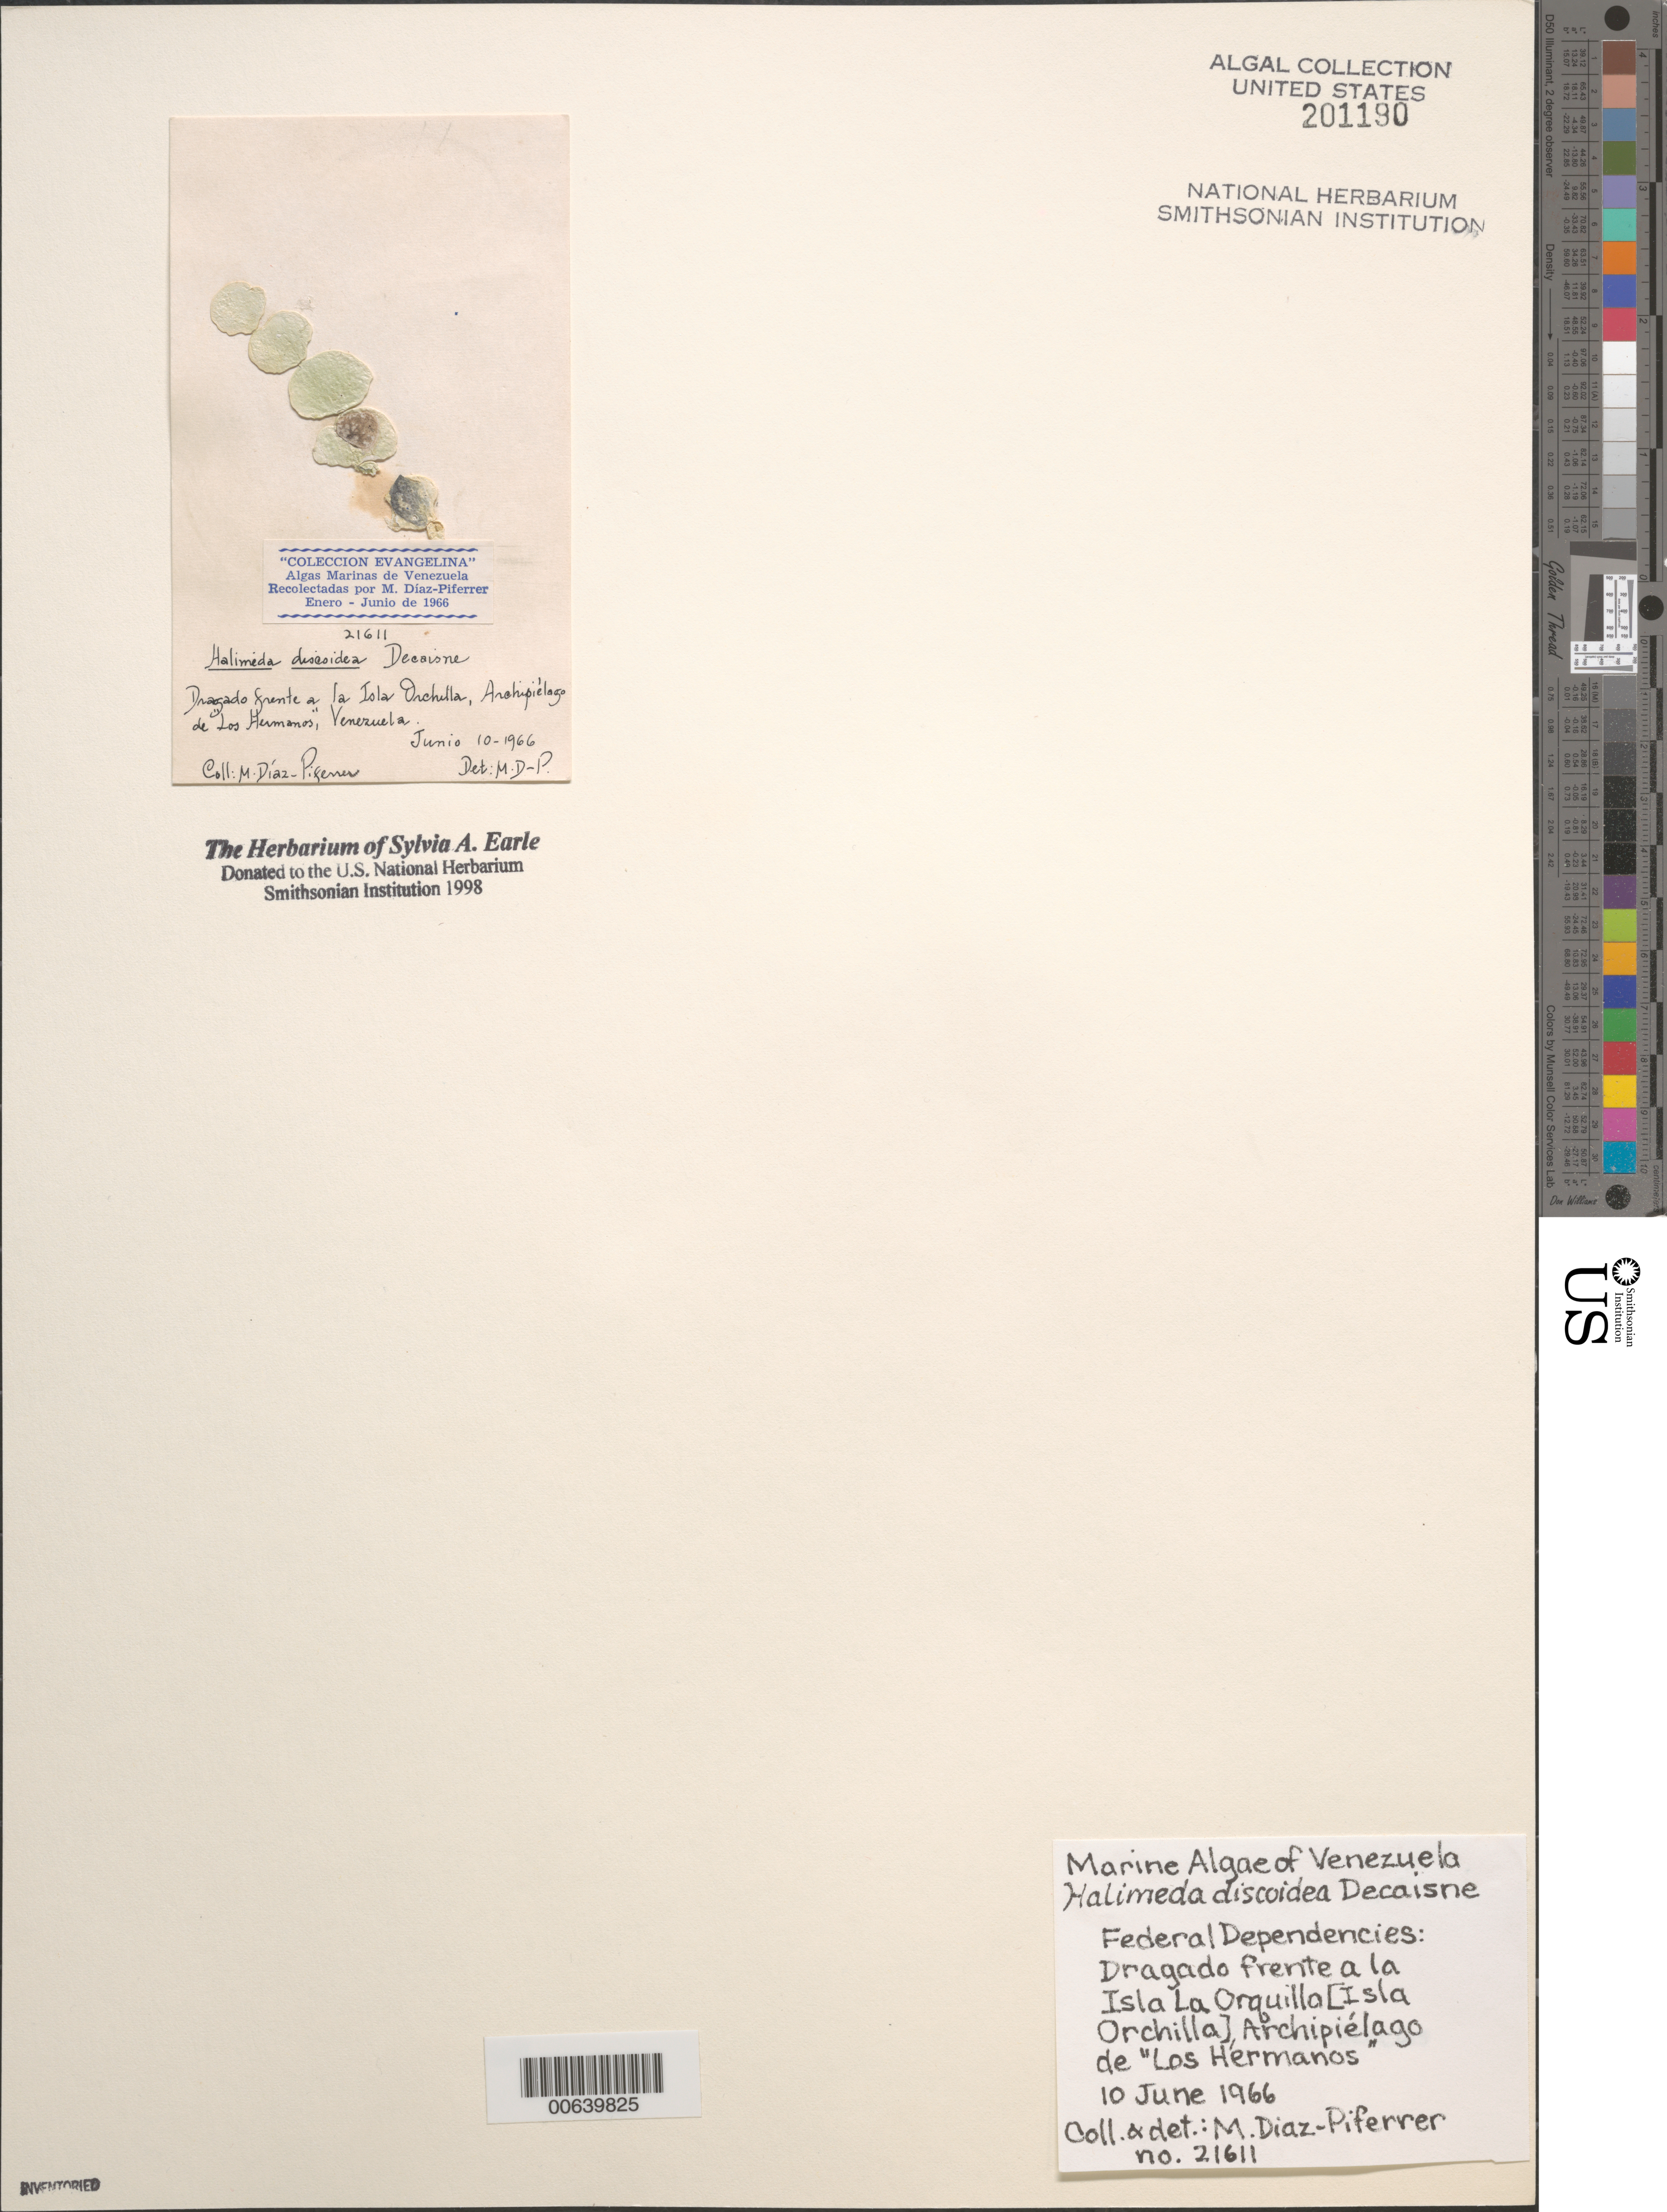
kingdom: Plantae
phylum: Chlorophyta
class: Ulvophyceae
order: Bryopsidales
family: Halimedaceae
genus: Halimeda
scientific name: Halimeda discoidea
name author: Decne.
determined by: Diaz-Piferrer, M.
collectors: M. Diaz-Piferrer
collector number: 21611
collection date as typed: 10 Jun 1966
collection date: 1966-06-10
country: Venezuela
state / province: Nueva Esparta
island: Isla La Orquilla [Isla Orchilla]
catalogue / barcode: US 201190